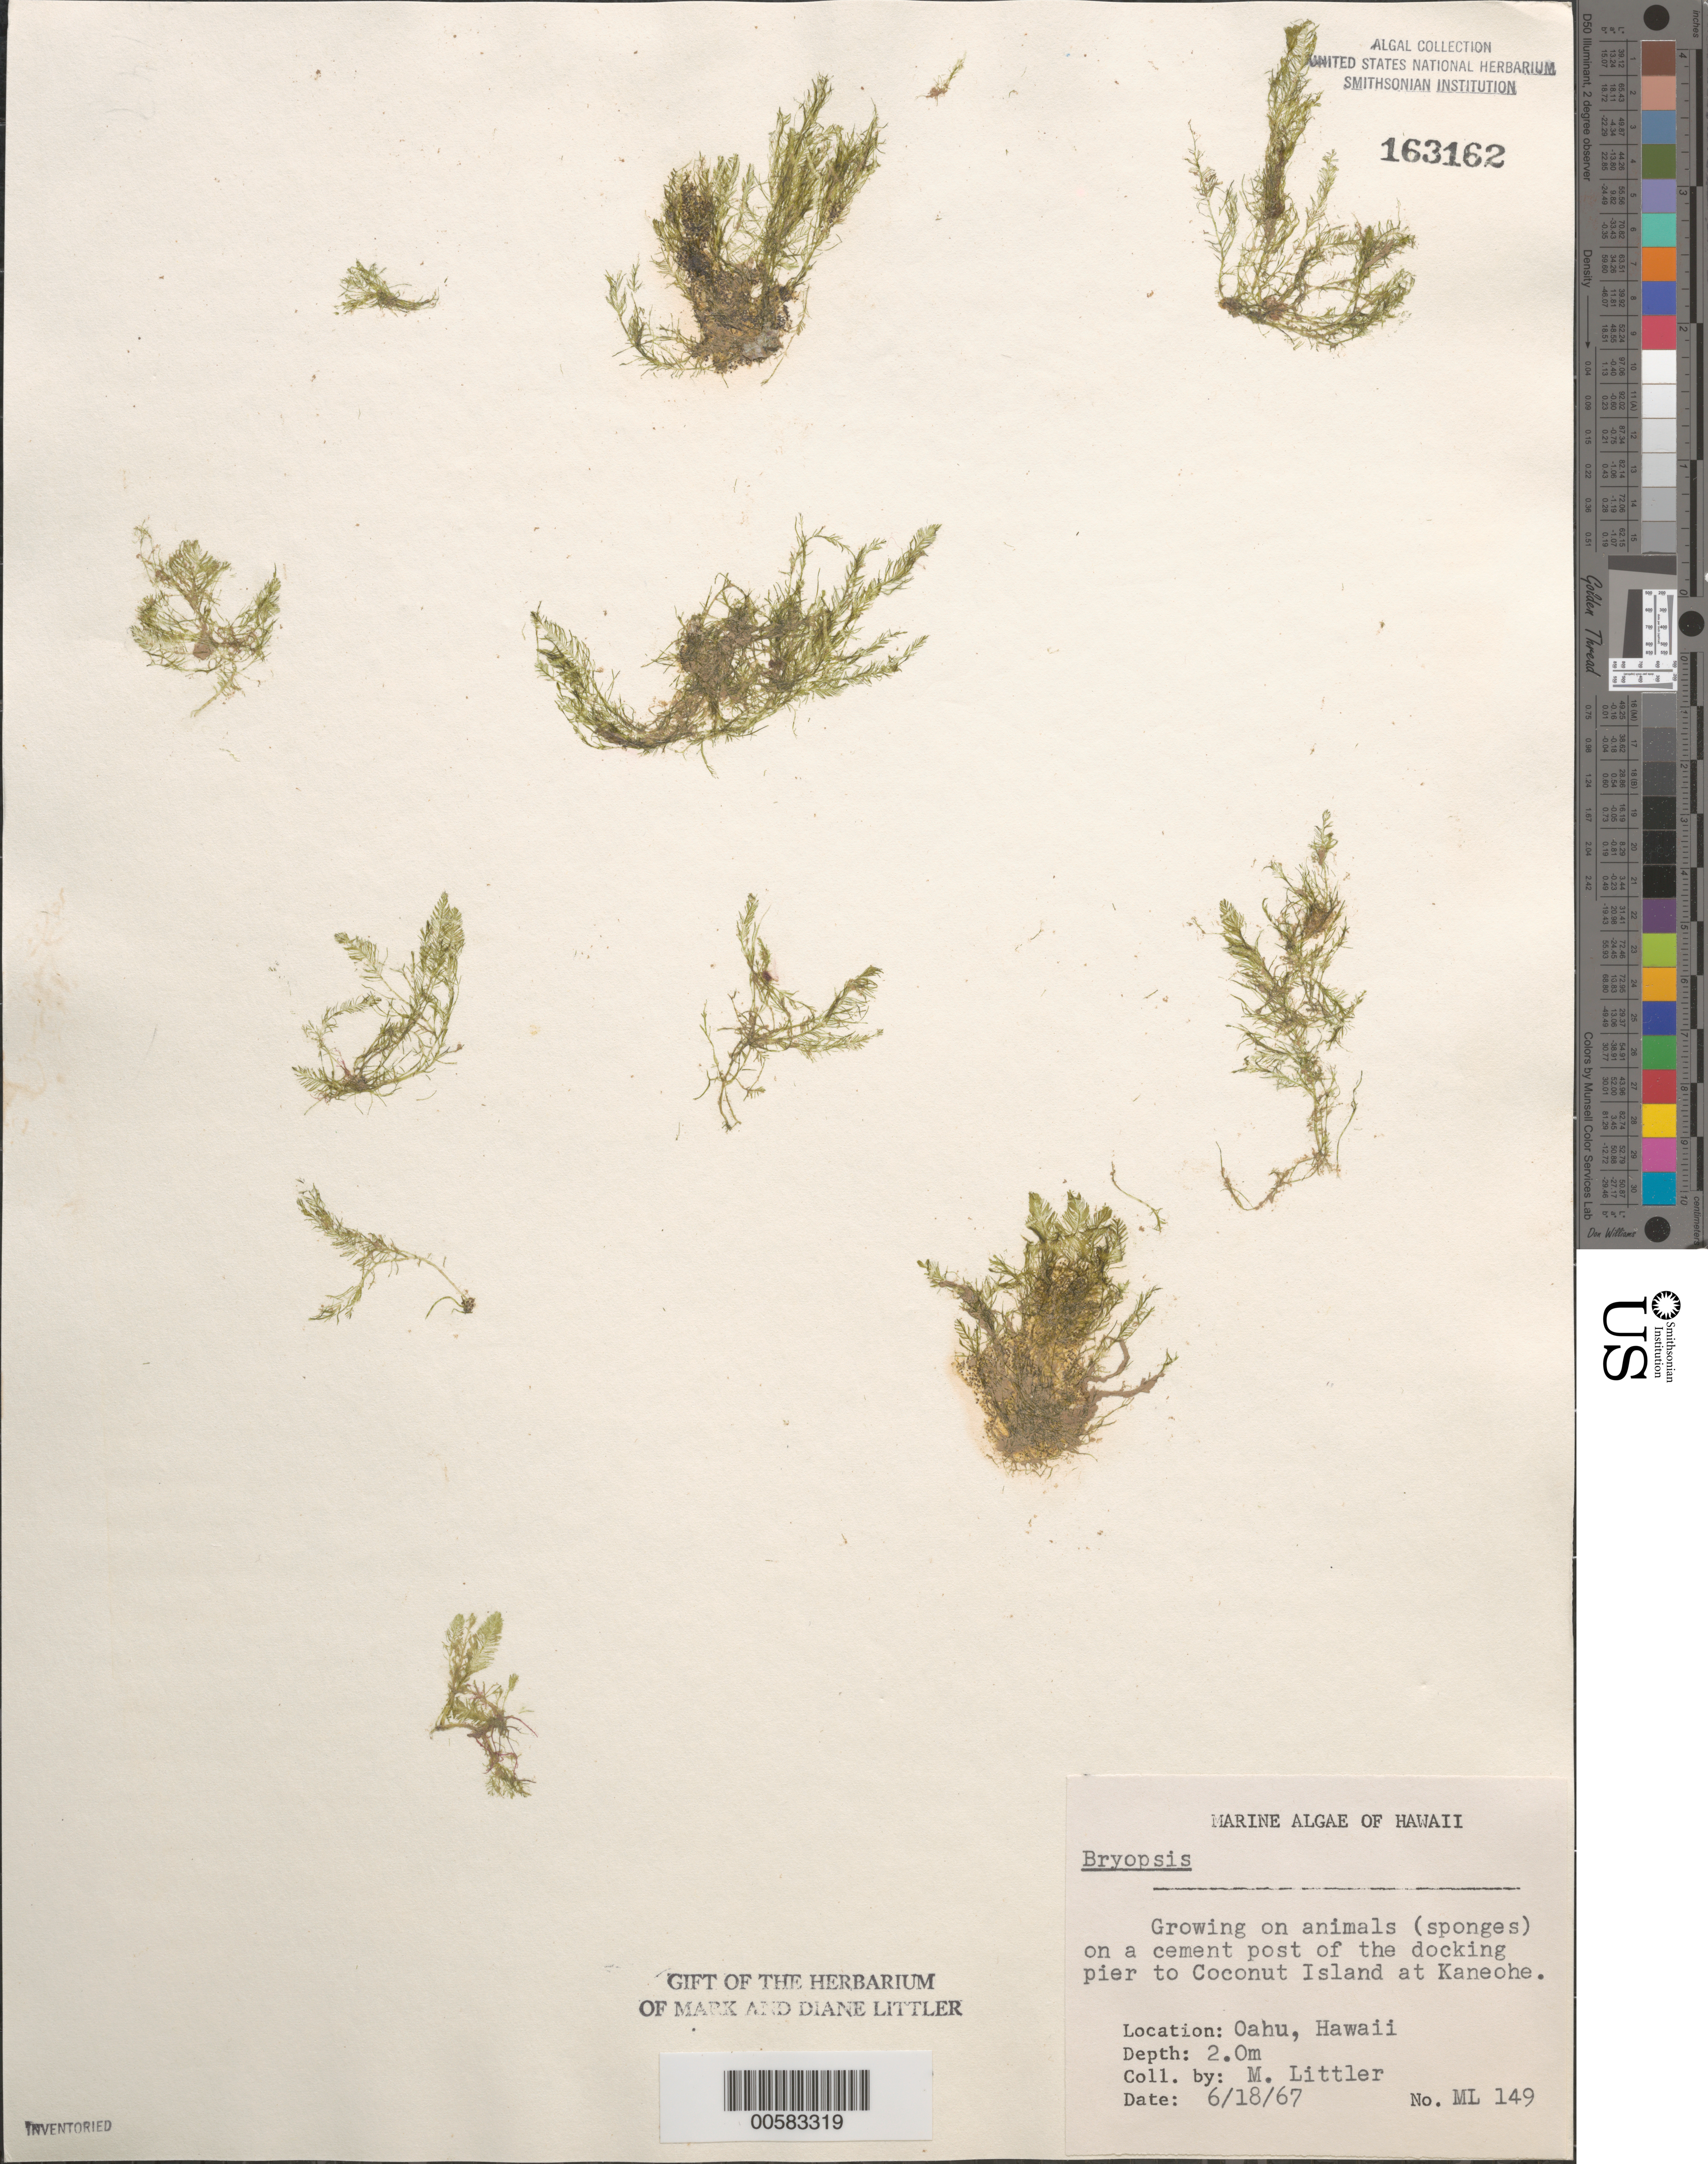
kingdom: Plantae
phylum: Chlorophyta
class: Ulvophyceae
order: Bryopsidales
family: Bryopsidaceae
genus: Bryopsis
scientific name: Bryopsis sp.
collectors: M. M. Littler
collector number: ML 149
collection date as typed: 18 Jun 1967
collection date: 1967-06-18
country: United States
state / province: Hawaii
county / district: Honolulu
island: Oahu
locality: Kaneohe, Coconut Island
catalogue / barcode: US 163162